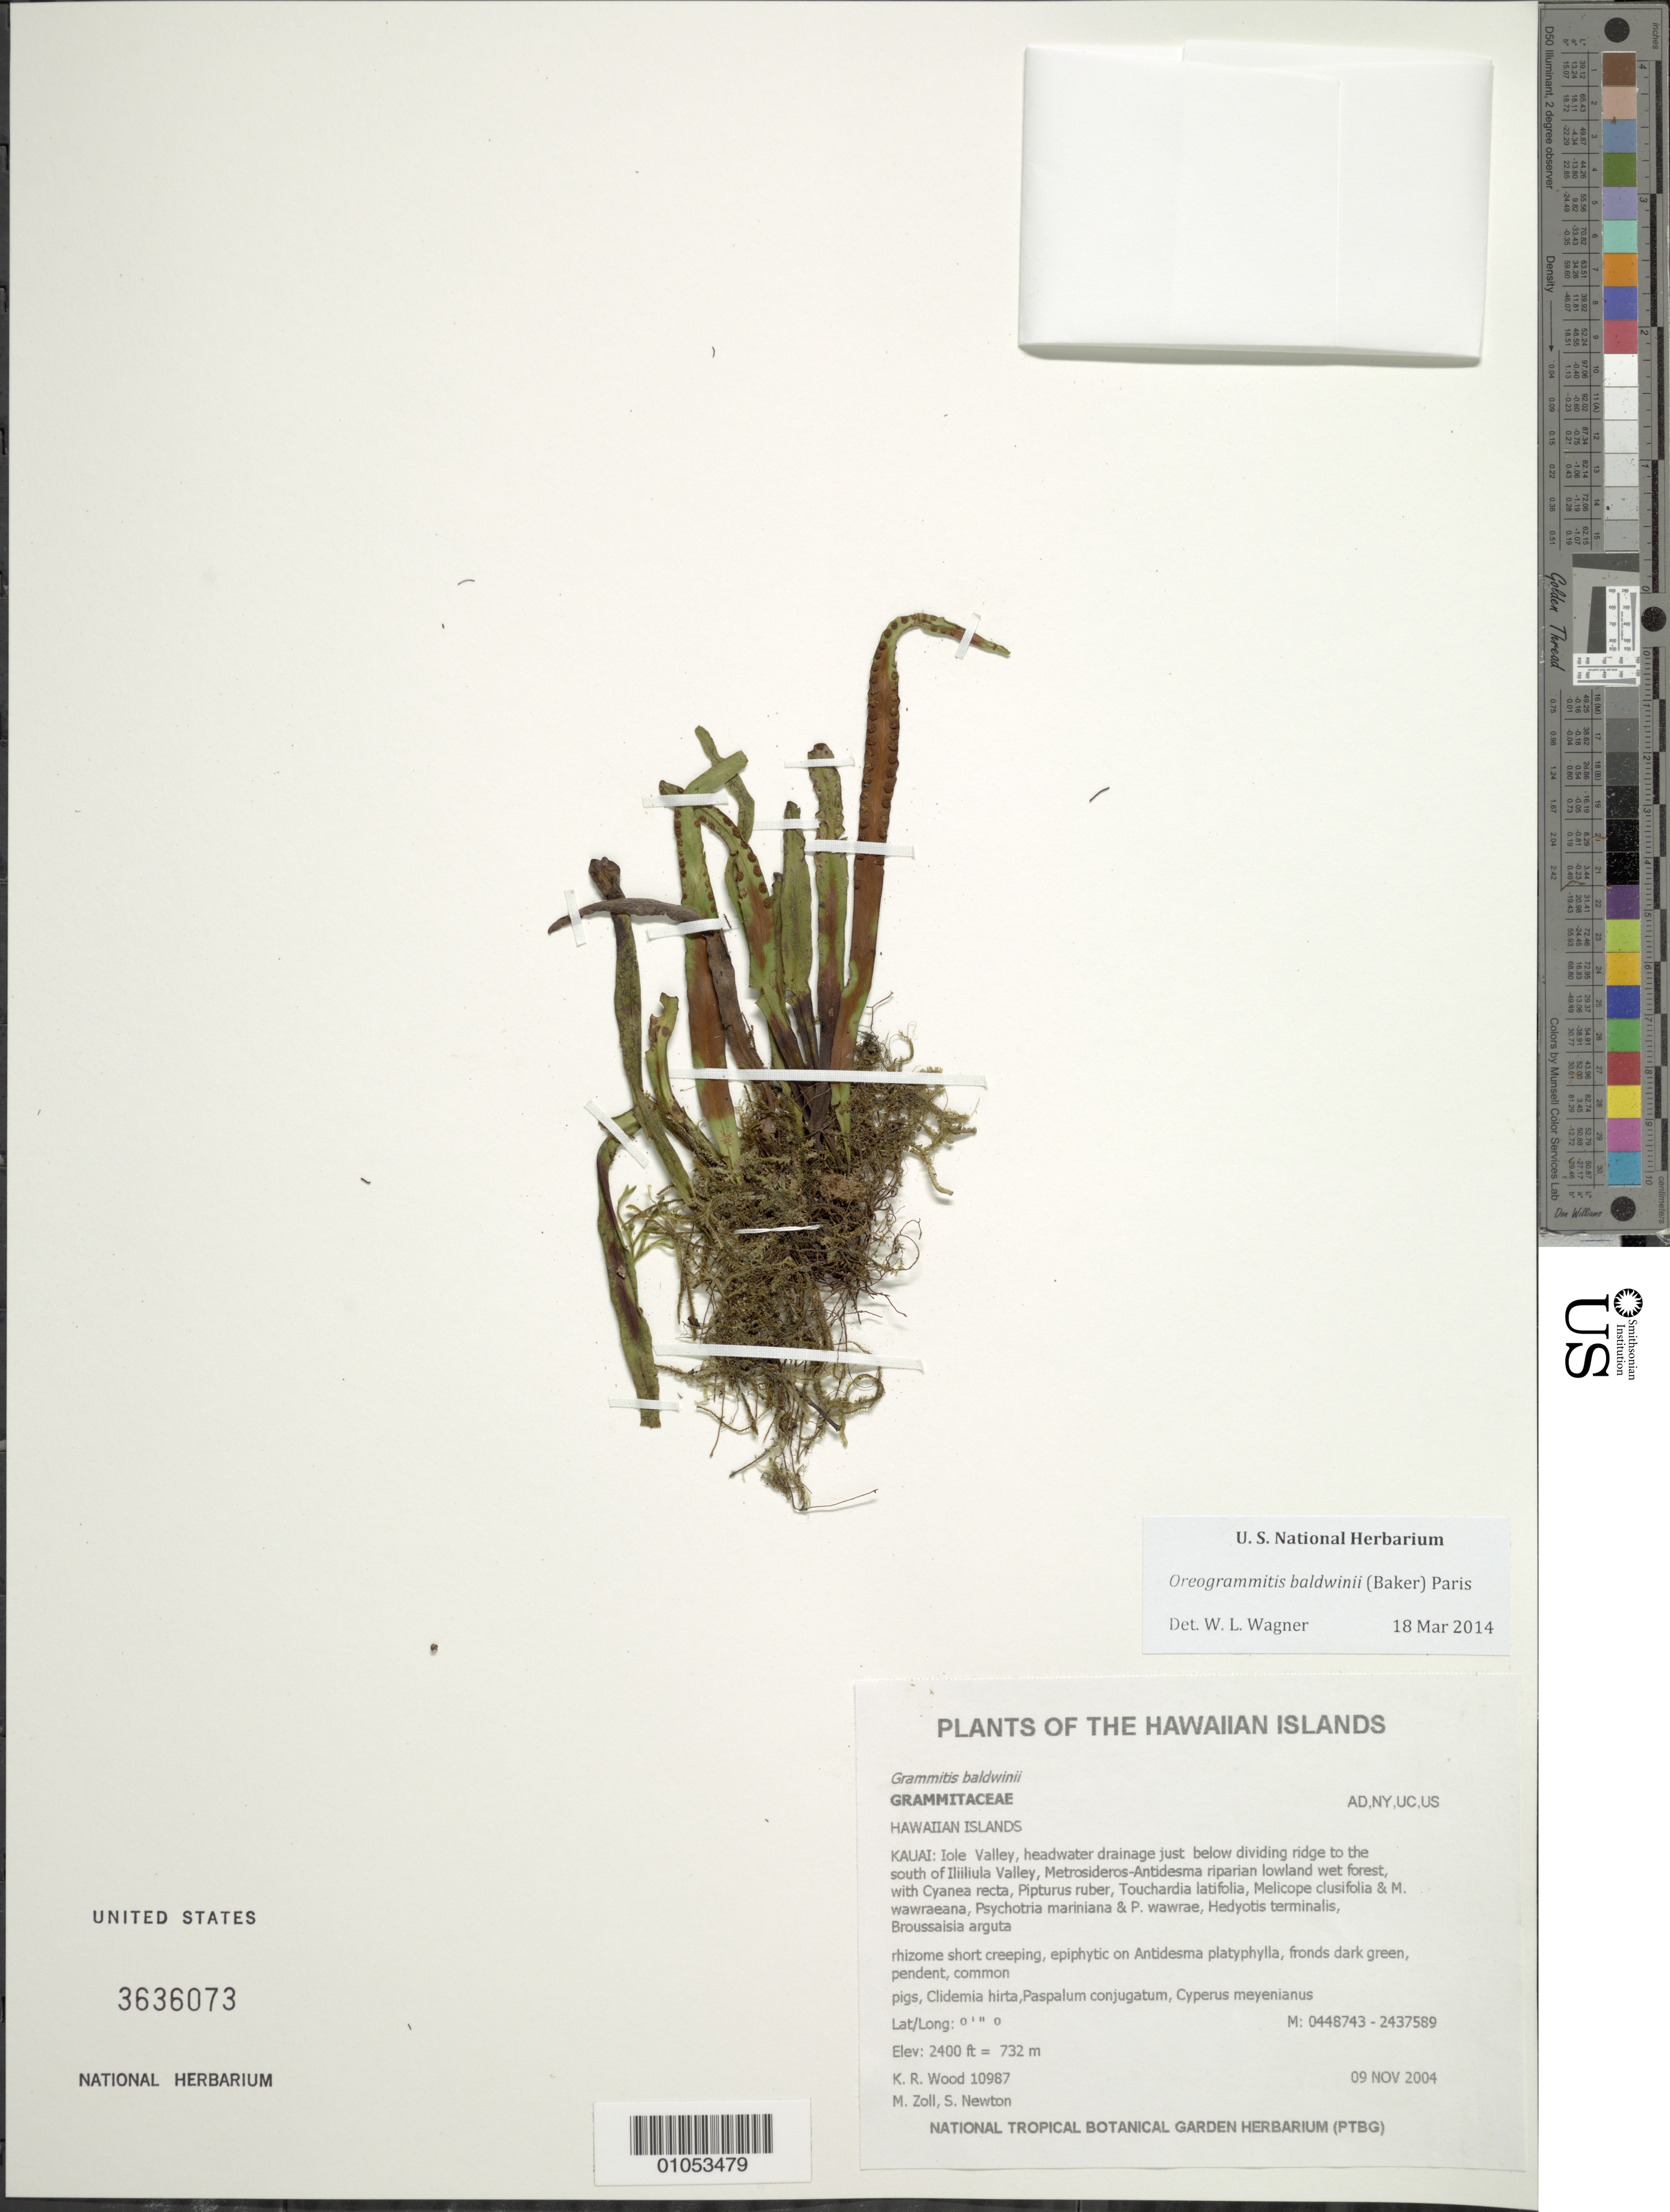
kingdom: Plantae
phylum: Tracheophyta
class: Polypodiopsida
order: Polypodiales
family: Polypodiaceae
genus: Oreogrammitis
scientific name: Oreogrammitis baldwinii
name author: (Baker) Parris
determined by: Wagner, W. L., (BOT), Smithsonian Institution - National Museum of Natural History (UNITED STATES)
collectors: K. R. Wood, M. Zoll & S. Newton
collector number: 10987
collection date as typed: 9 Nov 2004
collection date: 2004-11-09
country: United States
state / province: Hawaii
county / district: Kaui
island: Kaua'i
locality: Iole Valley, headwater drainage just below dividing ridge to the south of Iliiliula Valley.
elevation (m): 732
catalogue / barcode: US 3636073